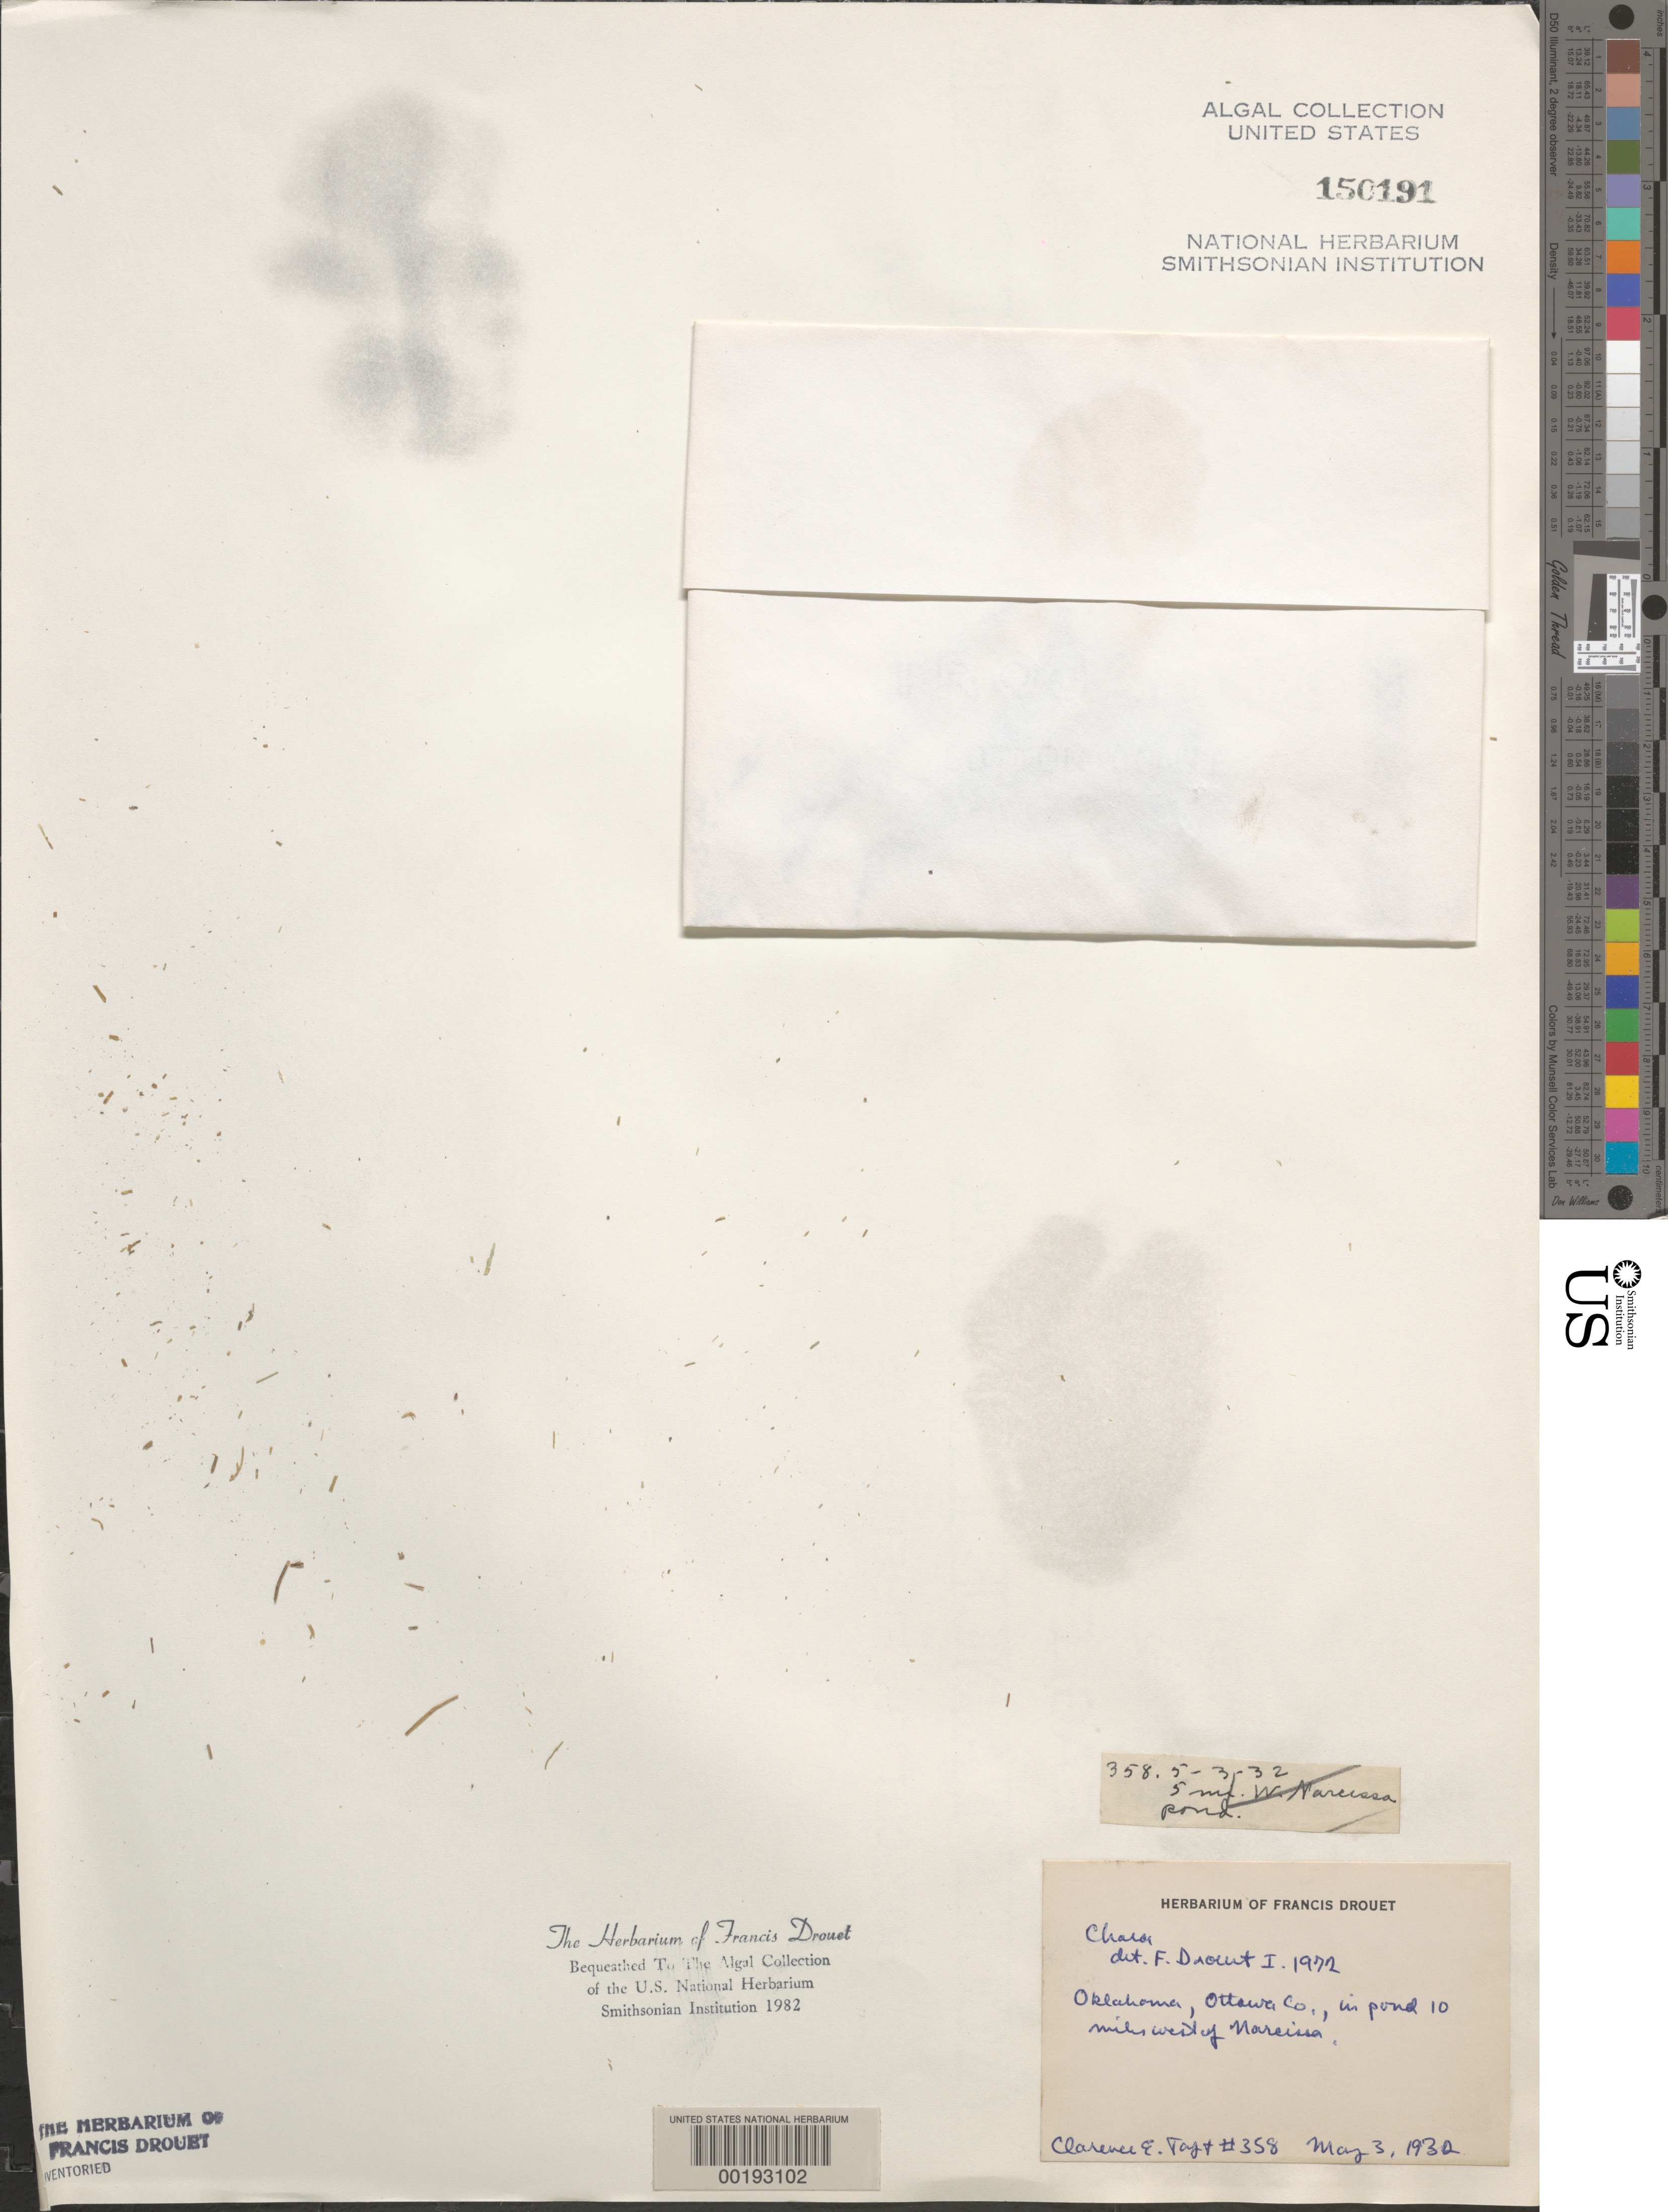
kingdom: Plantae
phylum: Charophyta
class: Charophyceae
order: Charales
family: Characeae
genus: Chara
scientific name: Chara sp.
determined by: Drouet, F. E.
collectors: C. E. Taft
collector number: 358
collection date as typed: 03 May 1932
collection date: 1932-05-03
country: United States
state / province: Oklahoma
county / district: Ottawa County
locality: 10 miles west of Narcissa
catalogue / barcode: US 150191